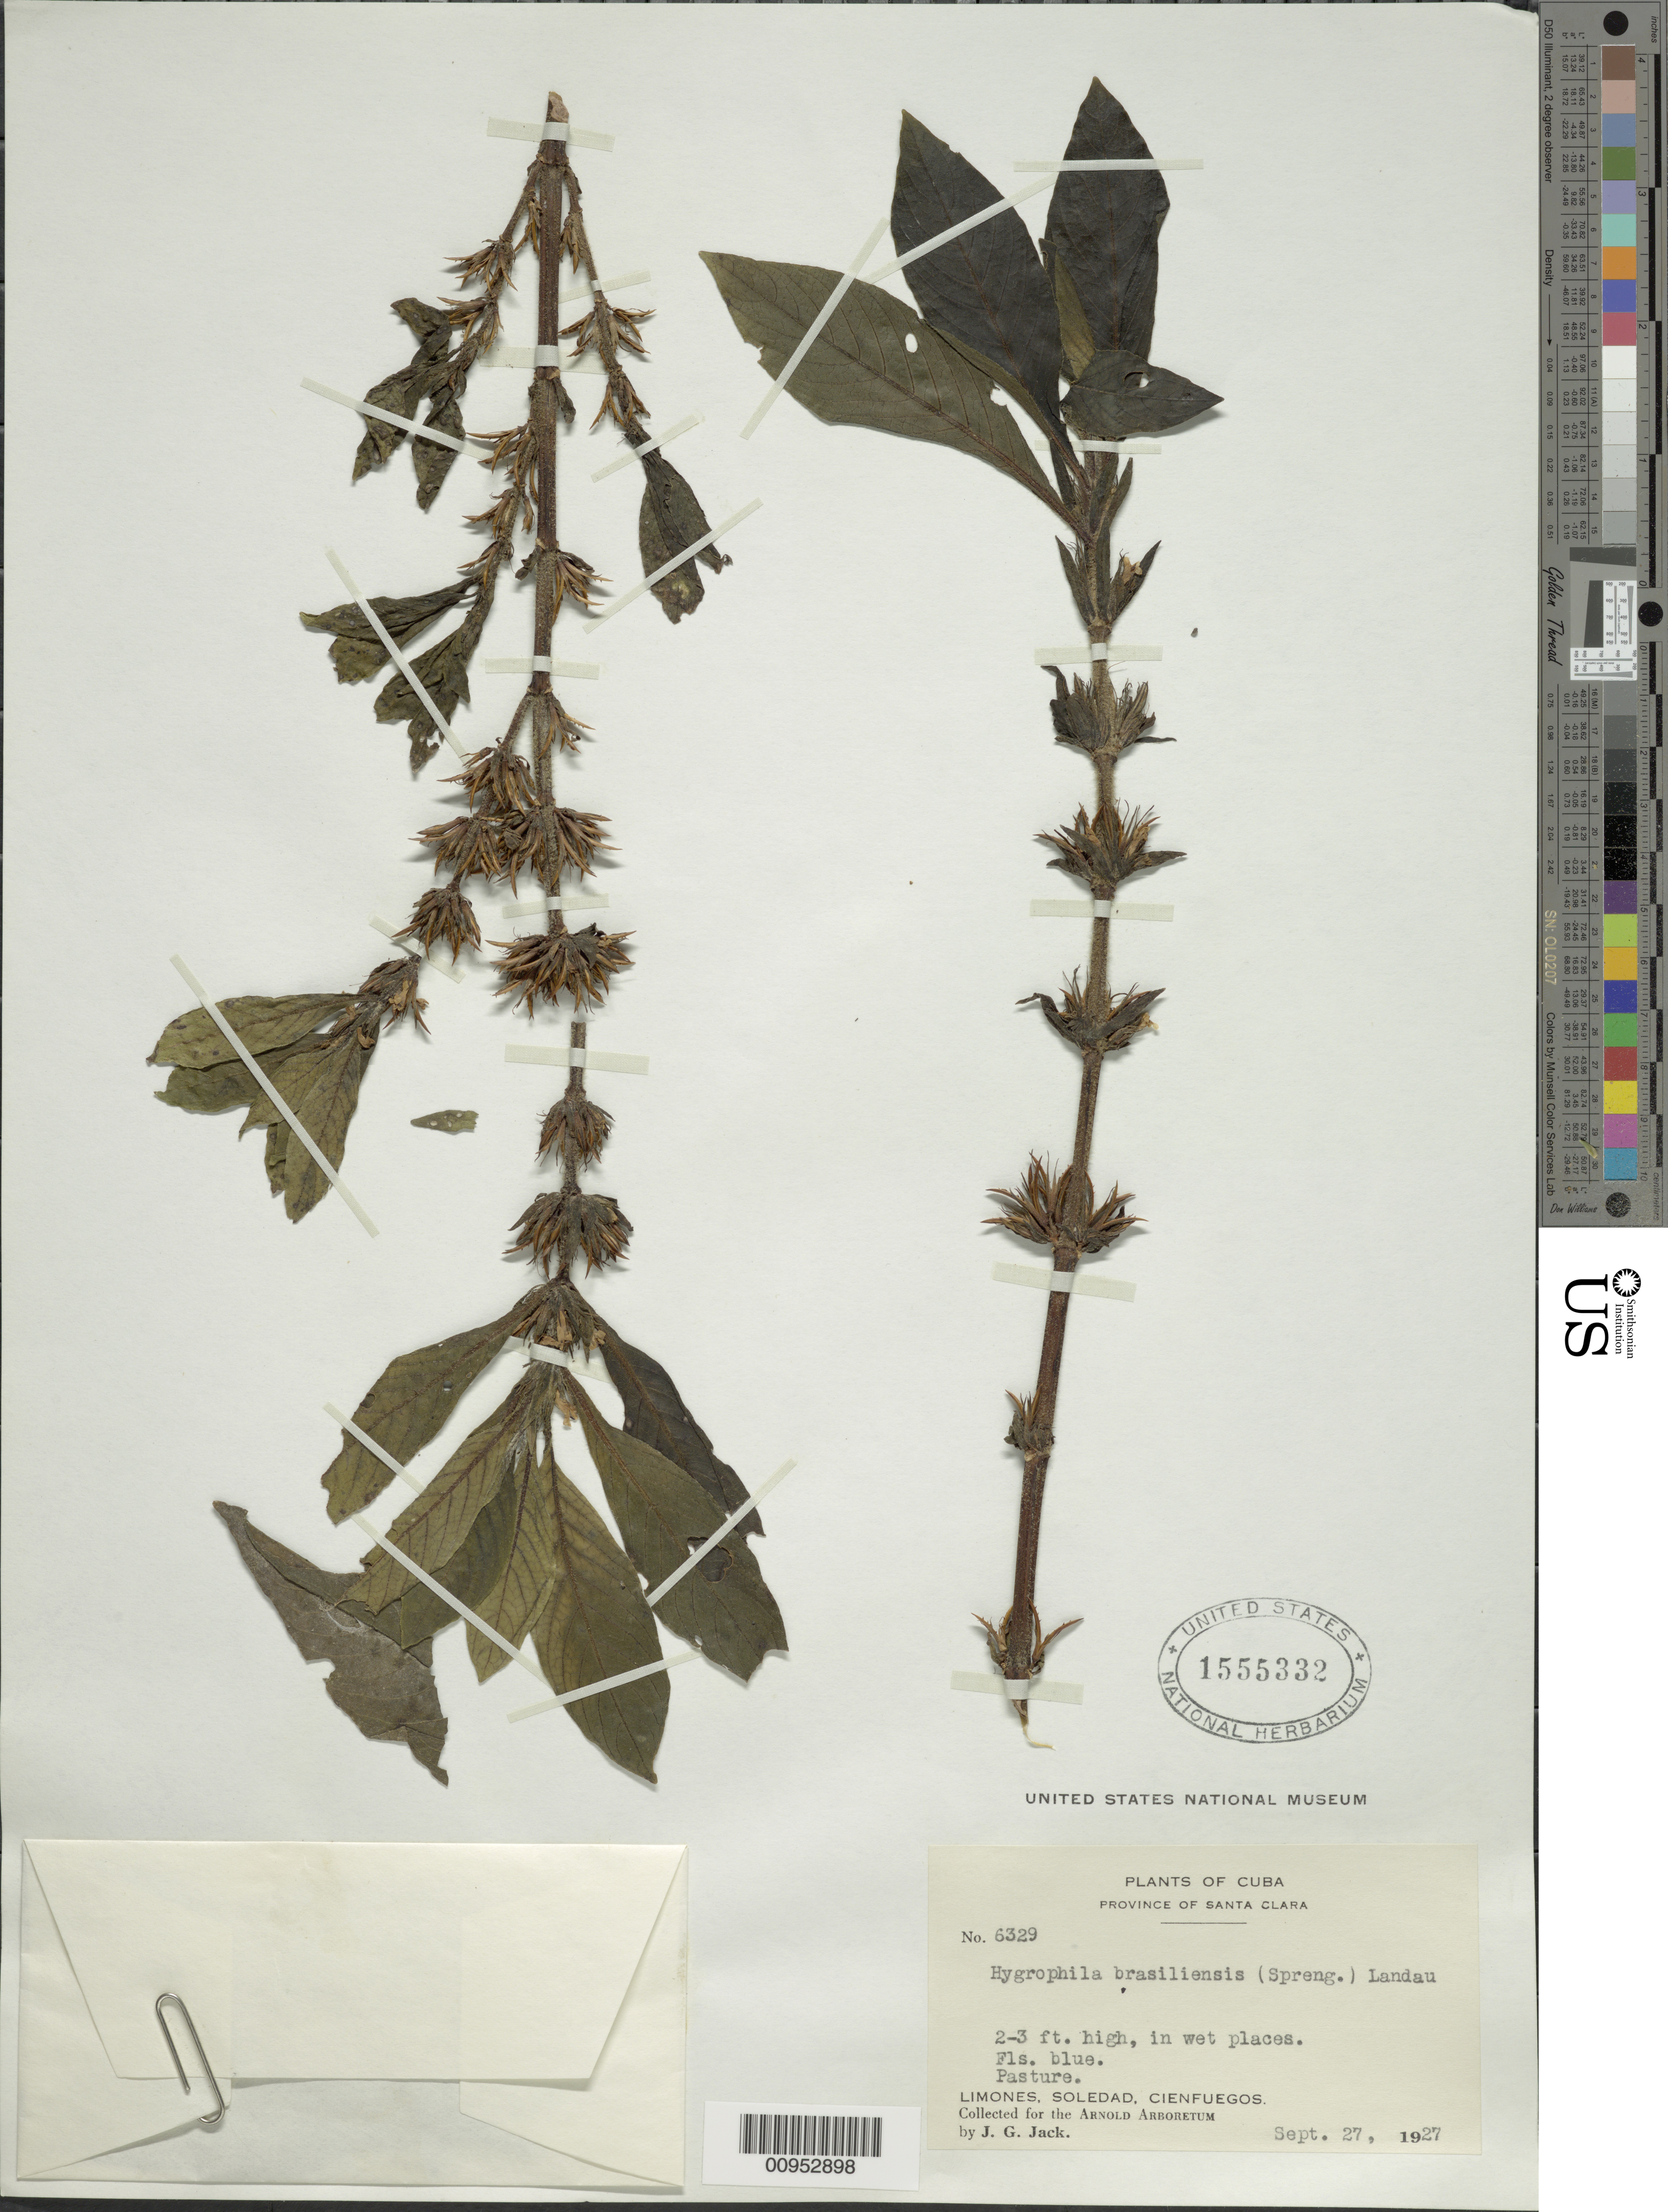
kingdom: Plantae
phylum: Tracheophyta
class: Magnoliopsida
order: Lamiales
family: Acanthaceae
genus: Hygrophila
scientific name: Hygrophila costata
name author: Nees & T. Nees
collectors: J. G. Jack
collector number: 6329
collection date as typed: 27 Sep 1927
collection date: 1927-09-27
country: Cuba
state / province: Cienfuegos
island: Cuba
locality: Limones, Soledad, Cienfuegos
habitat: Pasture, in wet places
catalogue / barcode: US 1555332